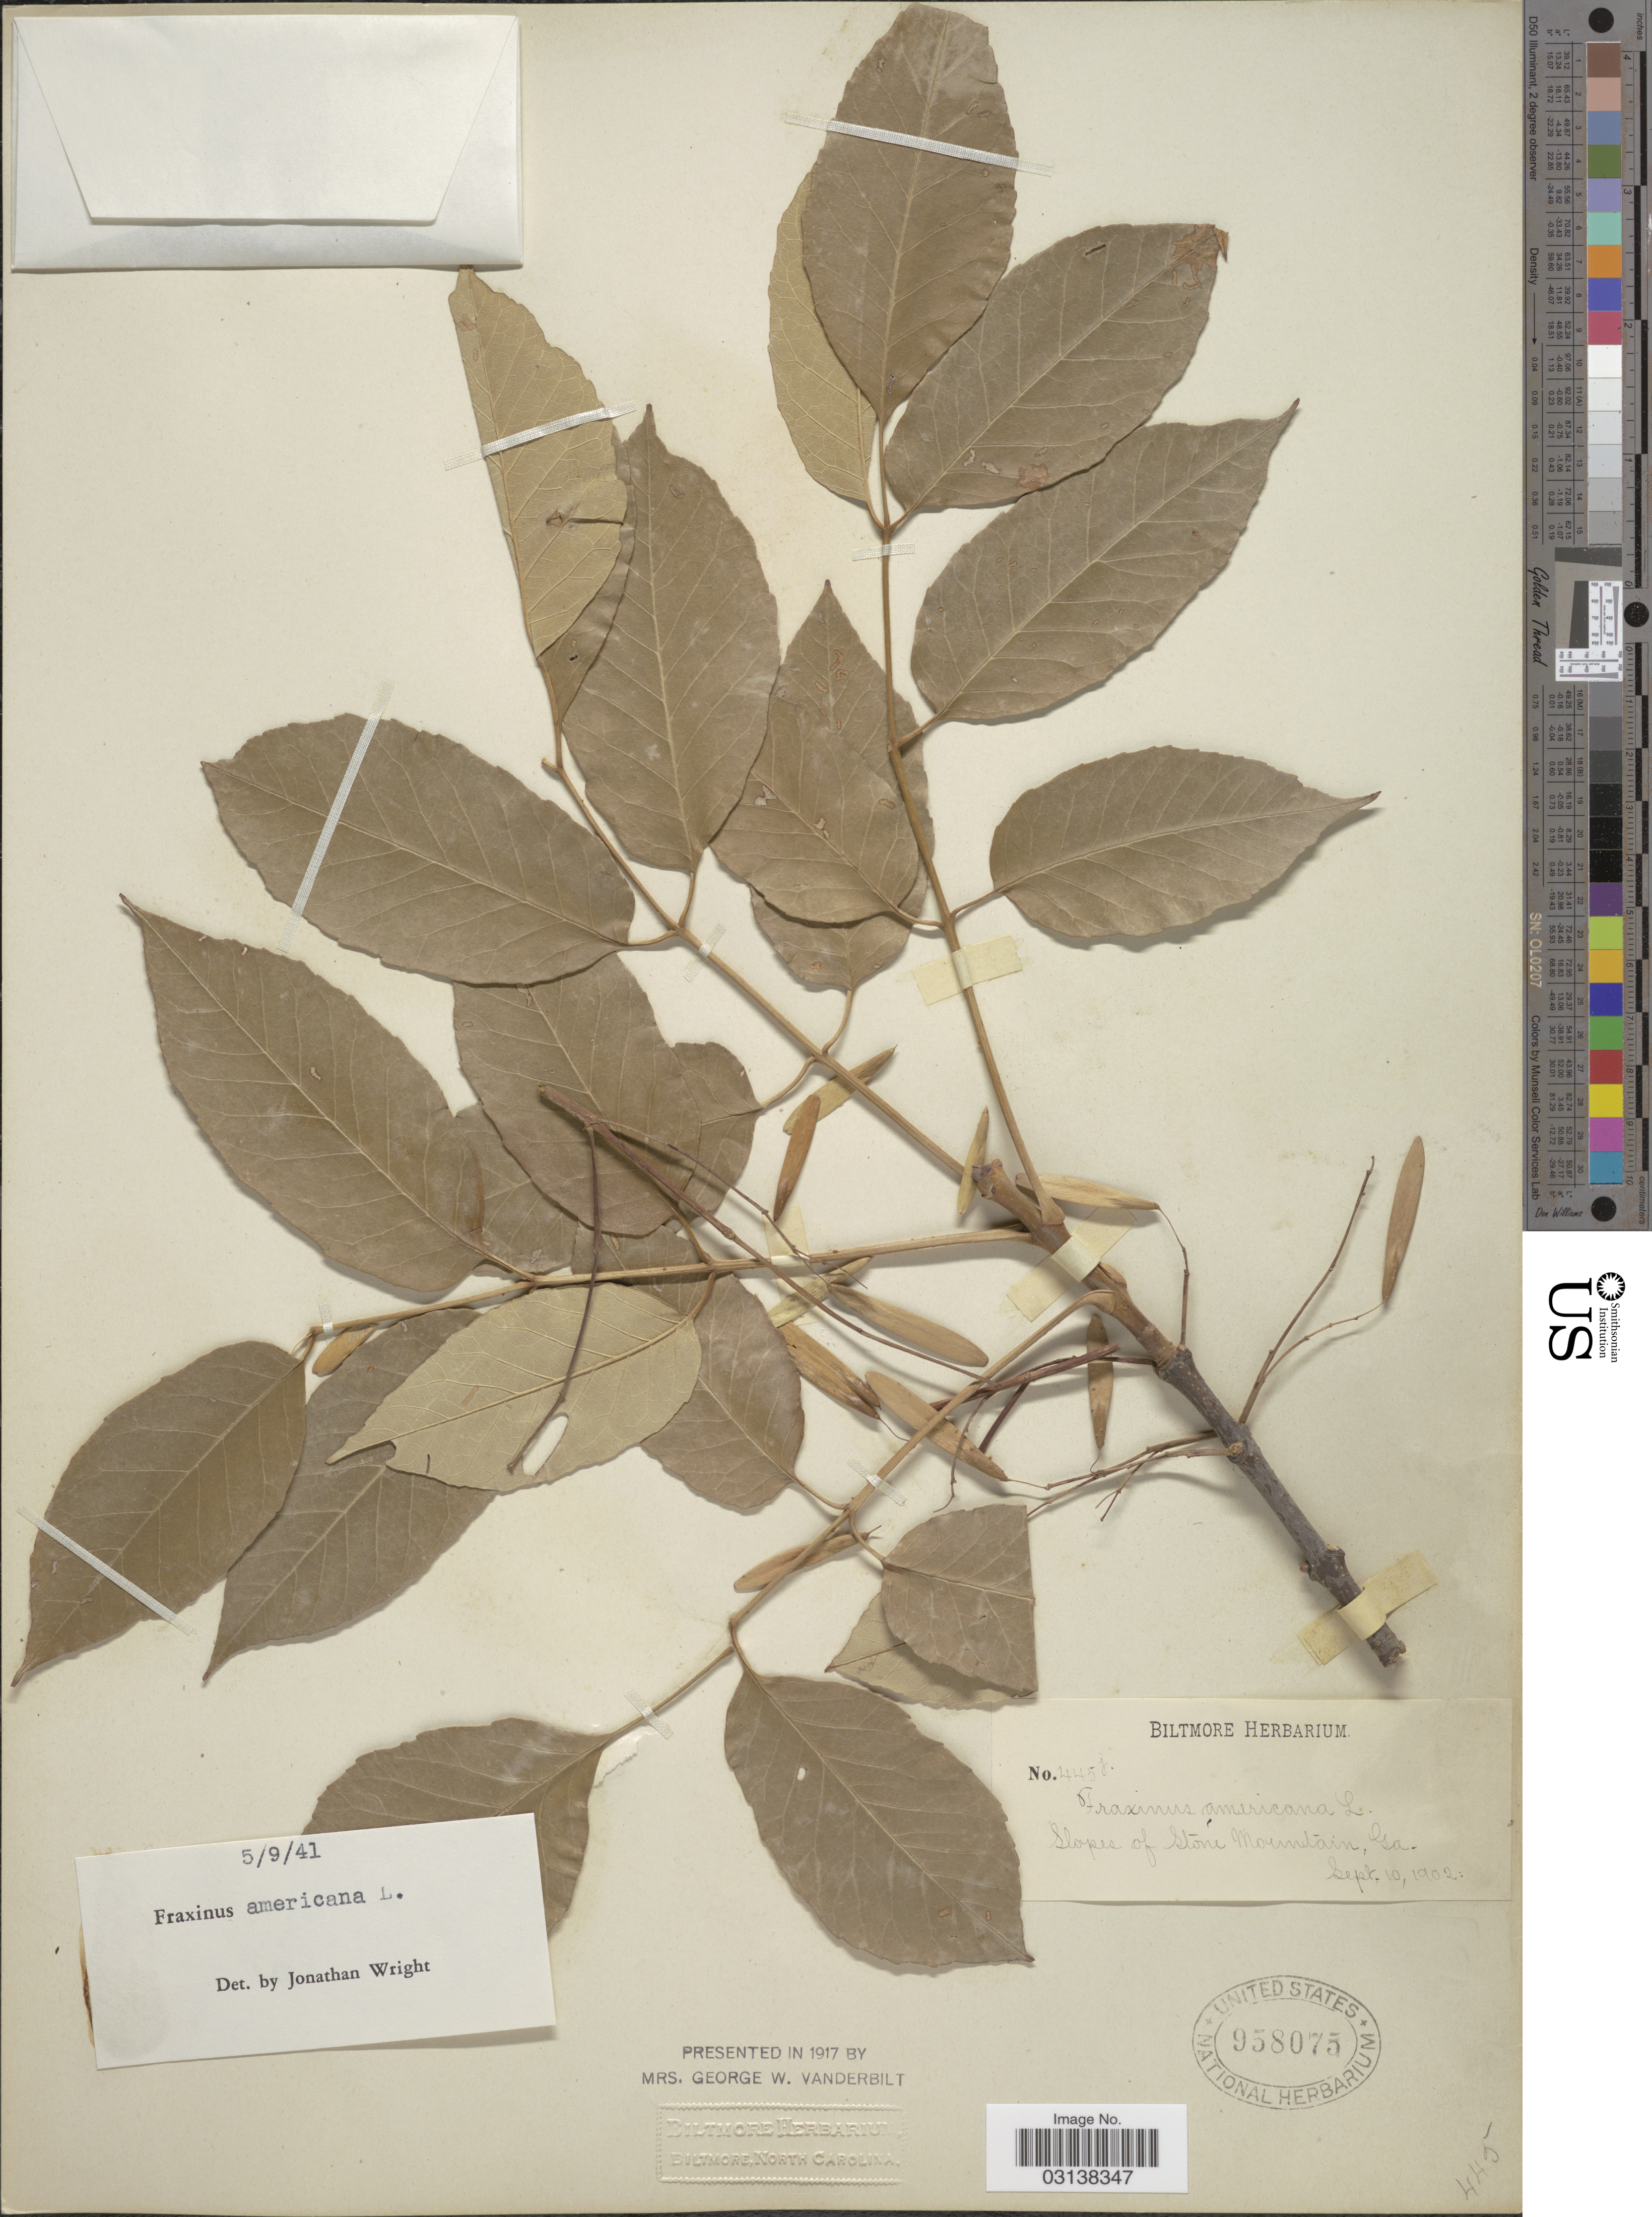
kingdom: Plantae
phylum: Tracheophyta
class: Magnoliopsida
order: Lamiales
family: Oleaceae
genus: Fraxinus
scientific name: Fraxinus americana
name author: L.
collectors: ex herb. Biltmore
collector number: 445j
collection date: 1902-09-10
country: United States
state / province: Georgia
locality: Slopes of Stone Mountain.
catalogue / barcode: US 958075